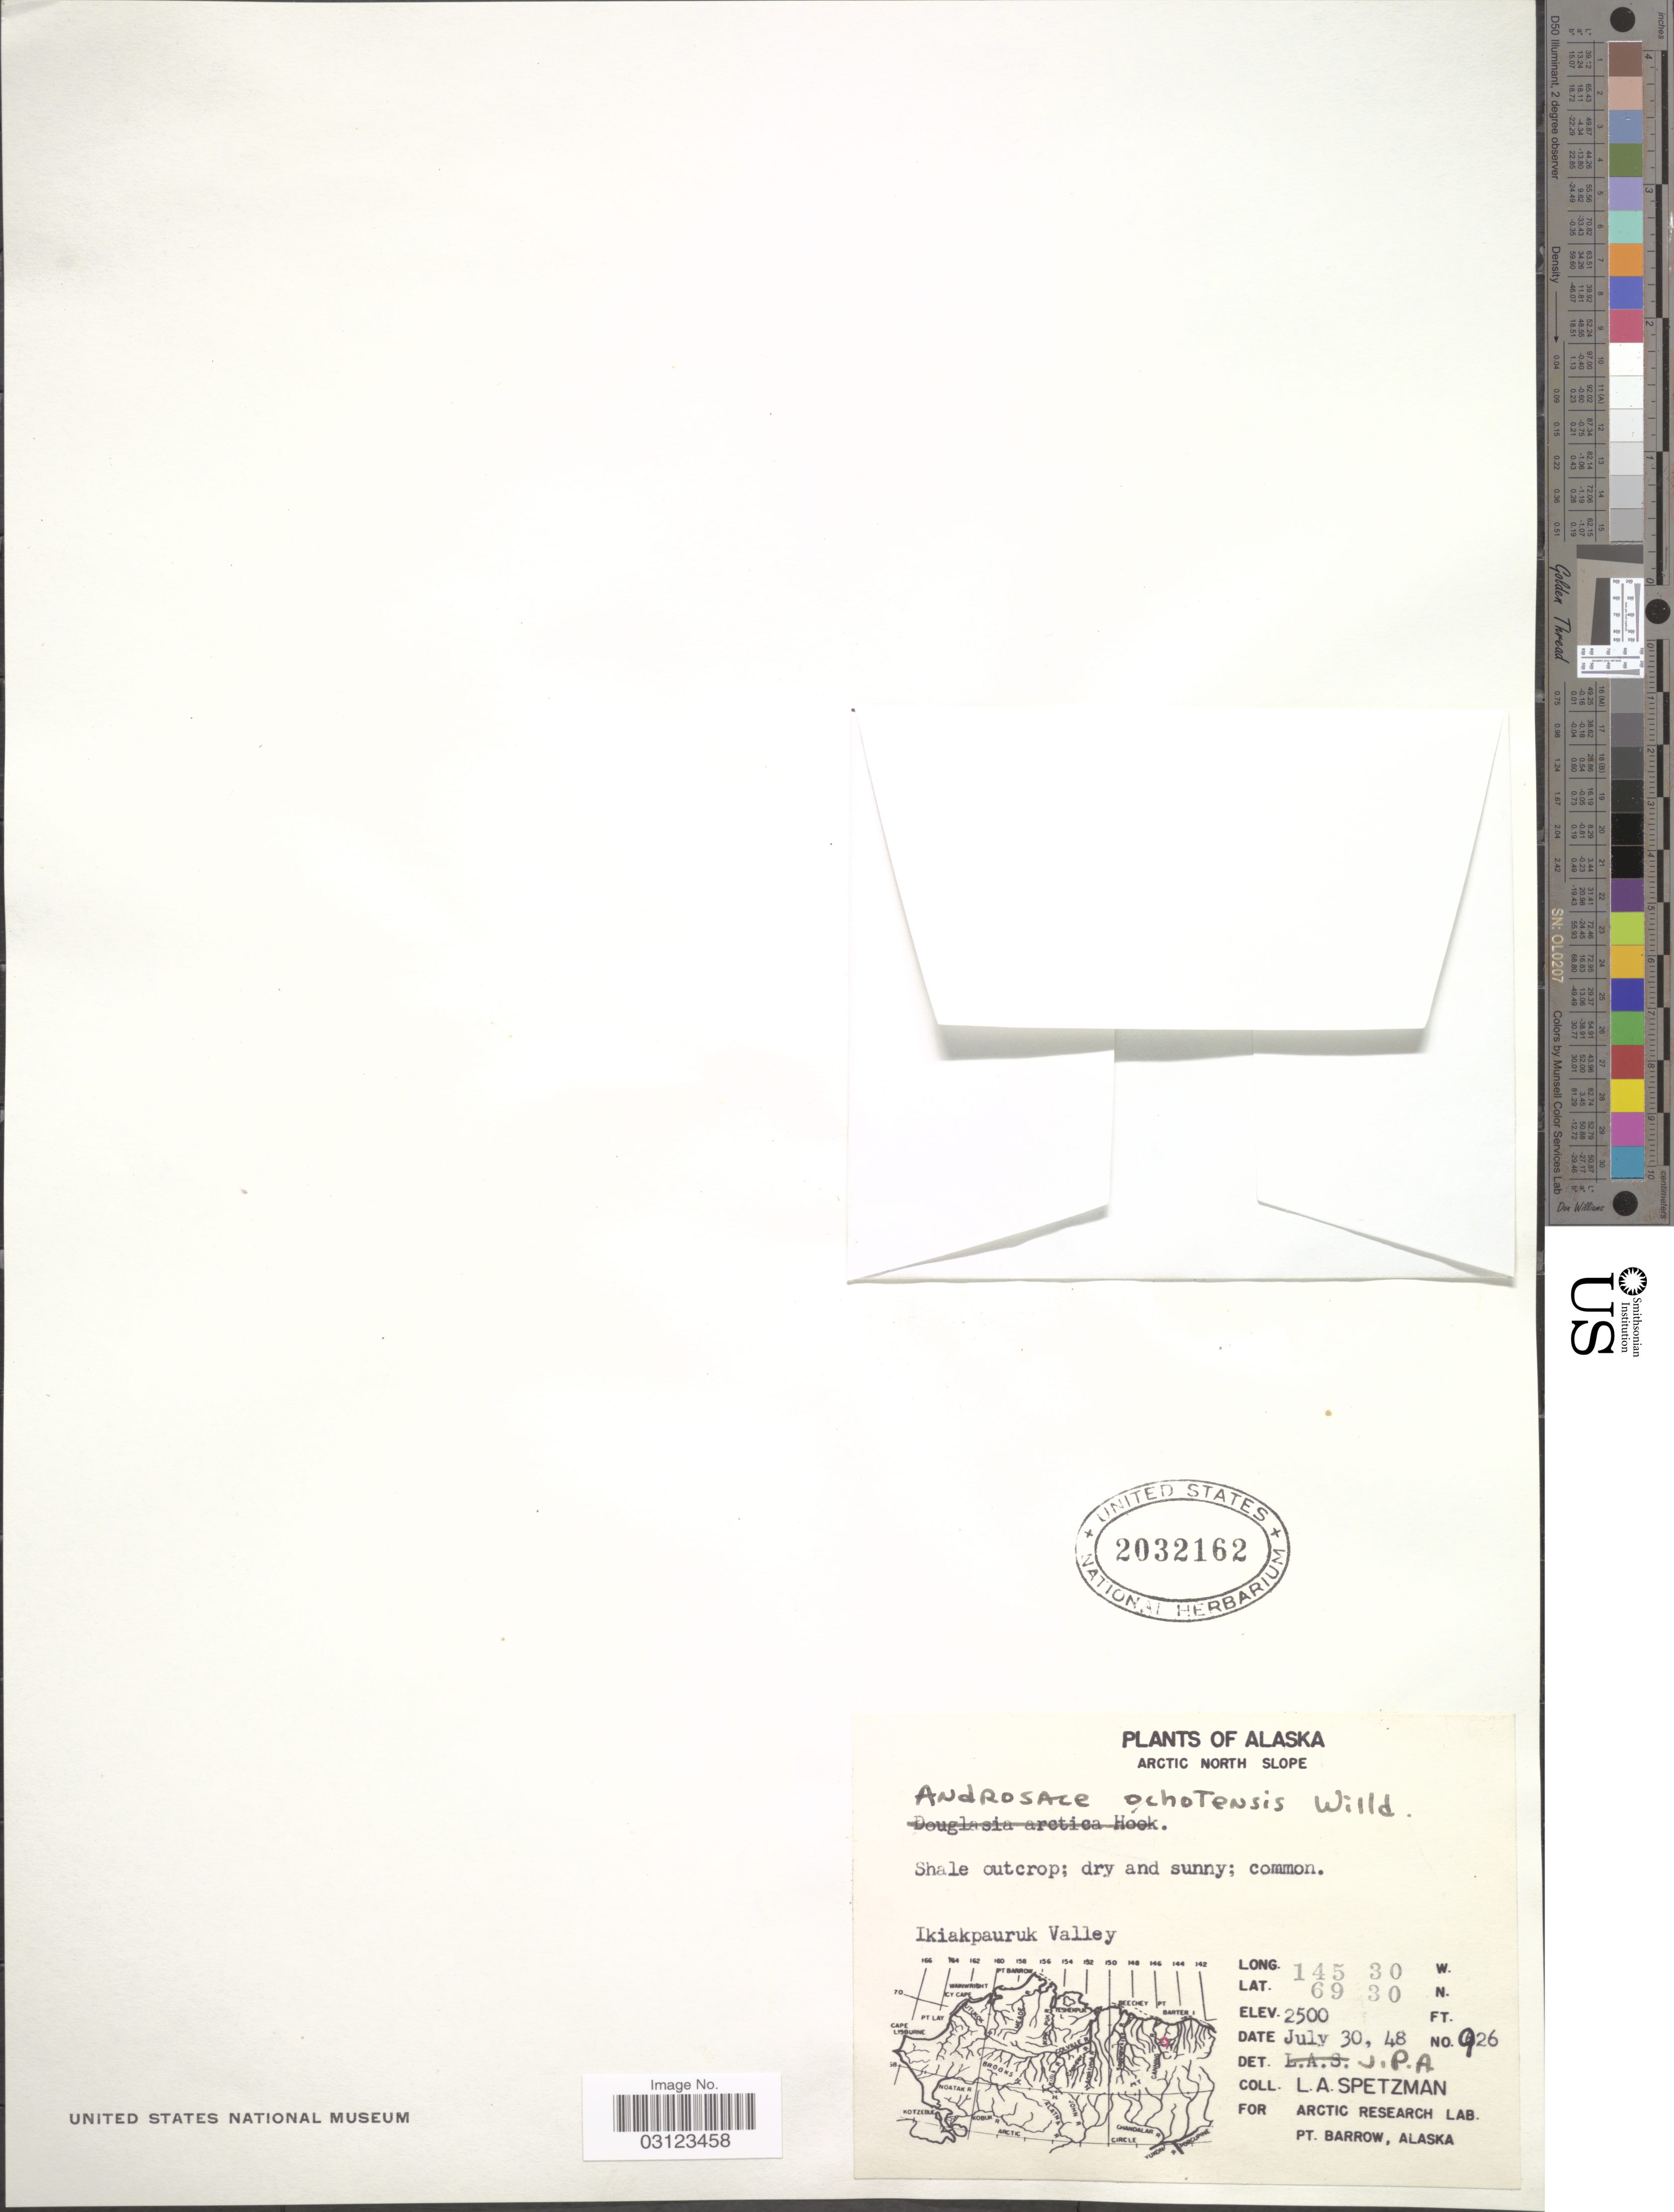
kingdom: Plantae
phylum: Tracheophyta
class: Magnoliopsida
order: Ericales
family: Primulaceae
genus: Androsace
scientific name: Androsace ochotensis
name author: Roem. & Schult.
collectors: L. Spetzman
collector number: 926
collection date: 1948-07-30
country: United States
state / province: Alaska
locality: Arctic North Slope. Ikiakpauruk Valley.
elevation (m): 762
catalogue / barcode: US 2032162